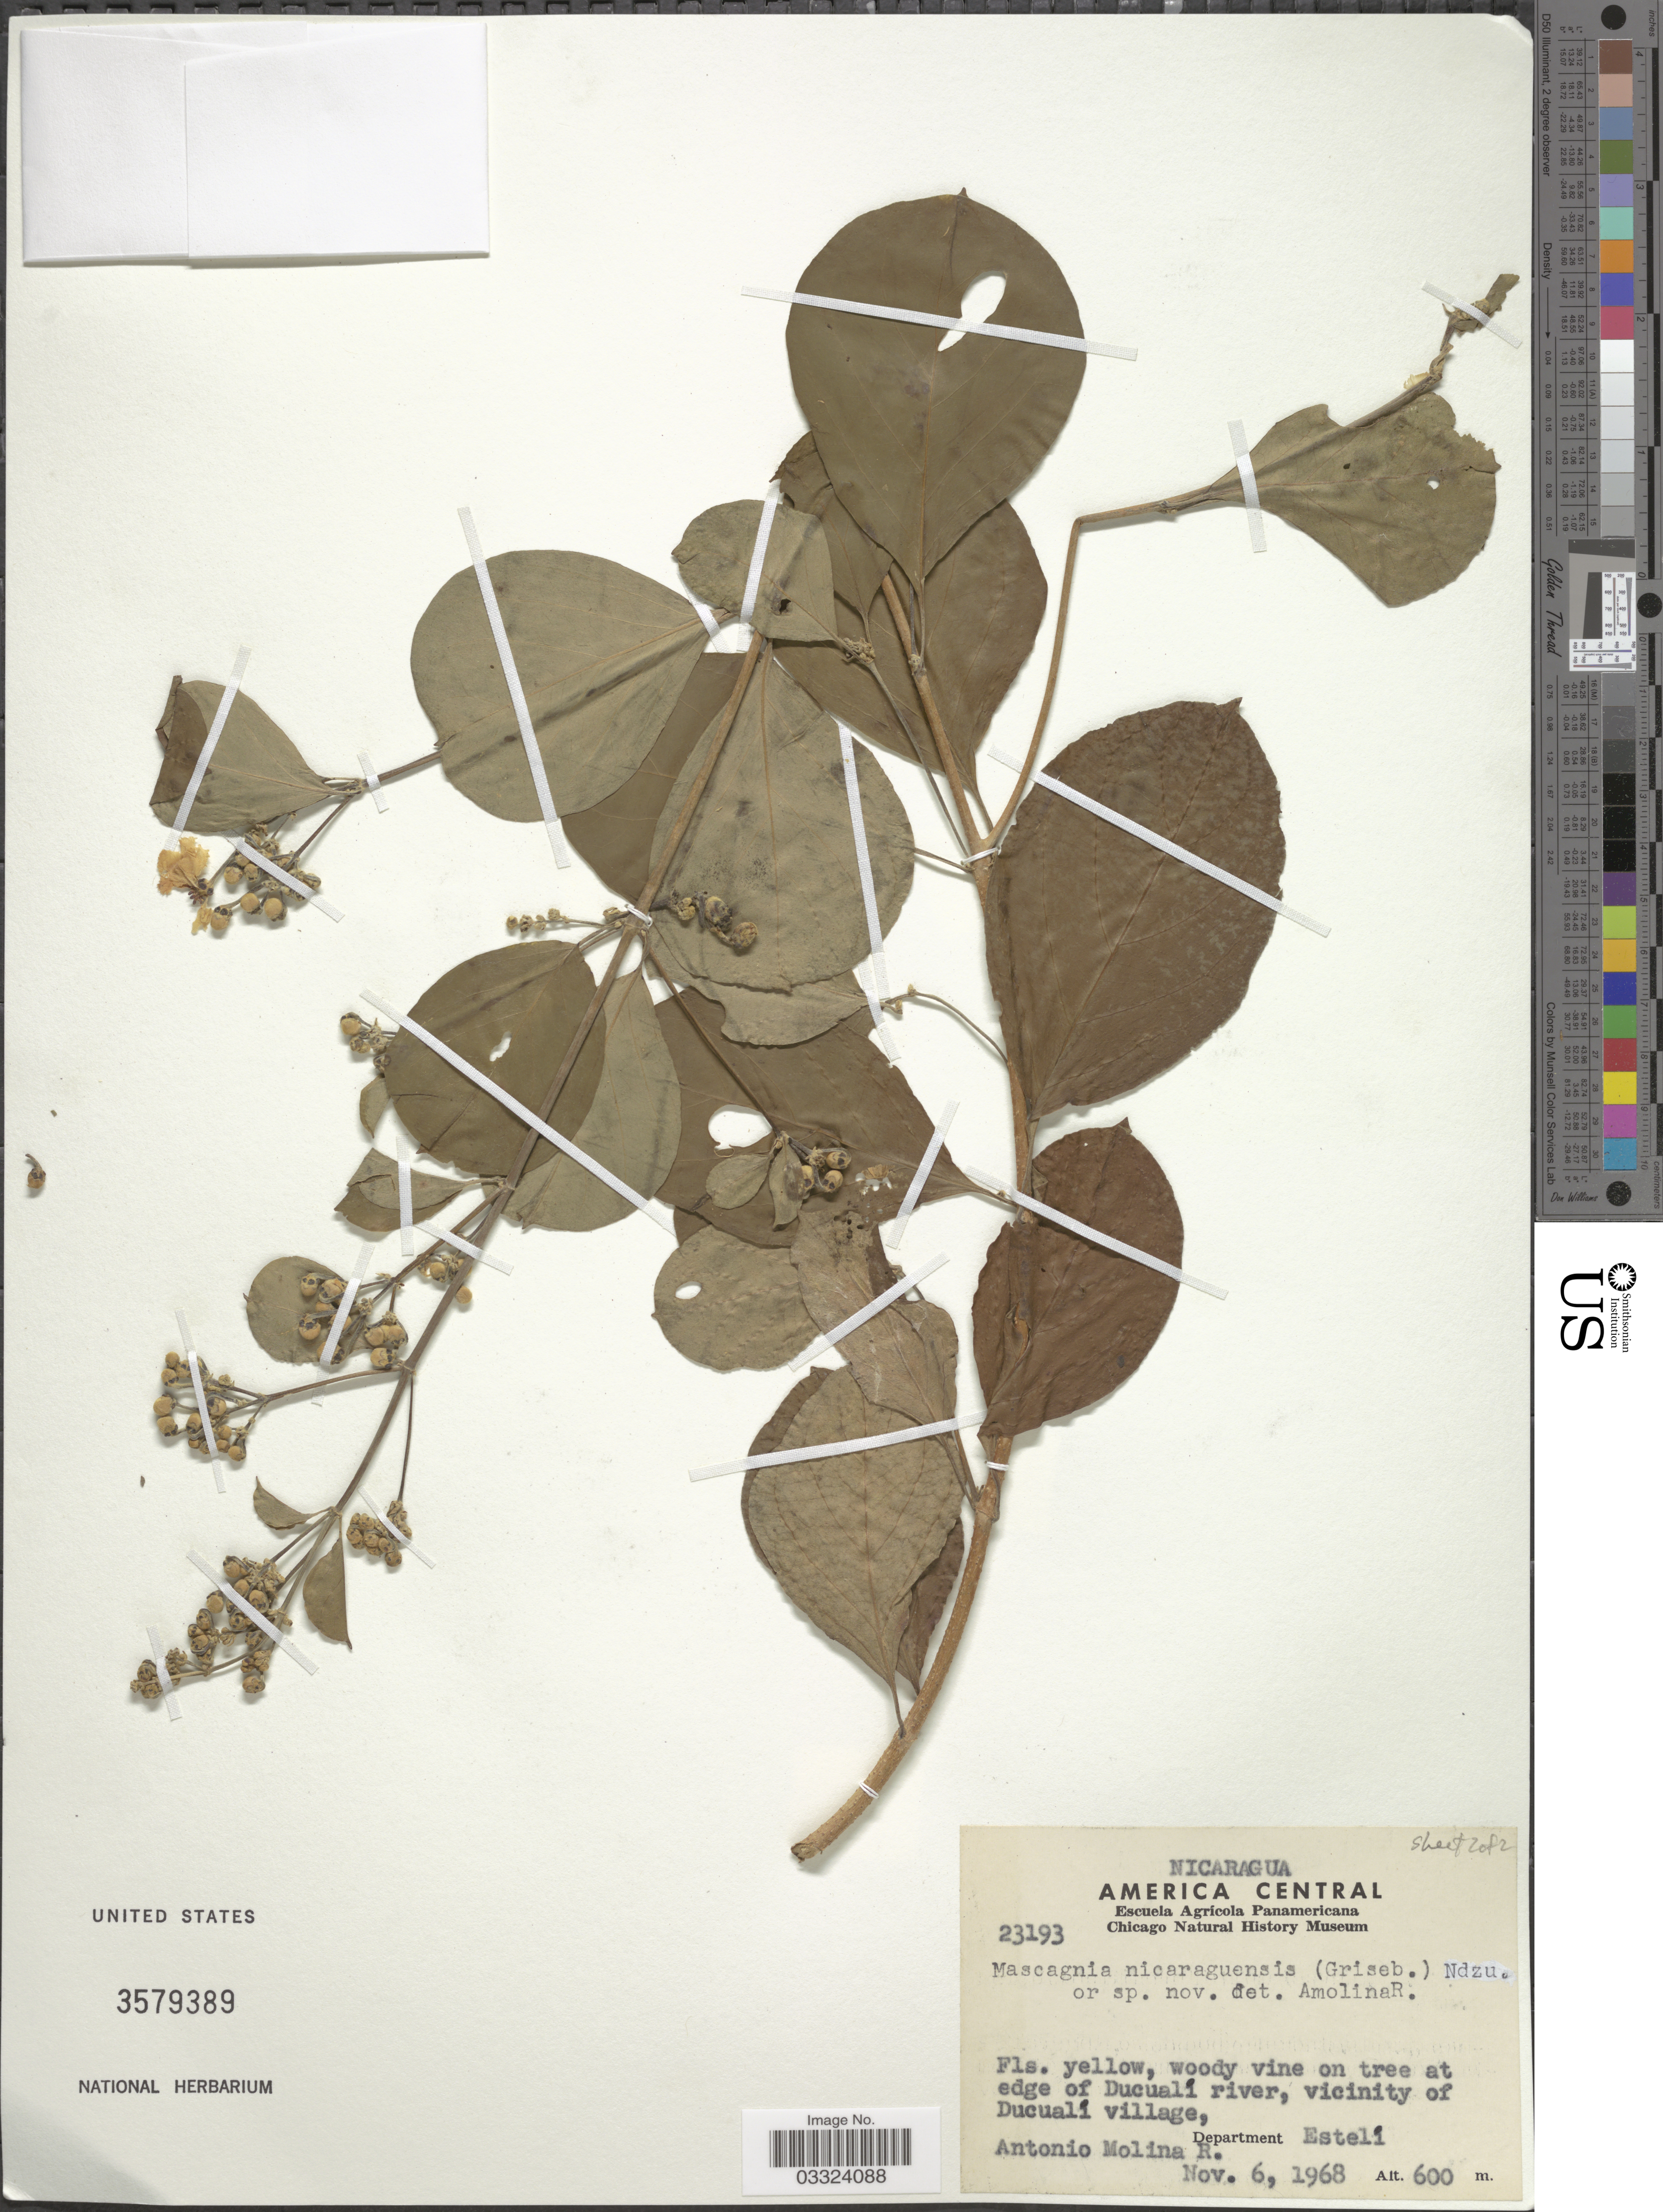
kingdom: Plantae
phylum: Tracheophyta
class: Magnoliopsida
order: Malpighiales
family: Malpighiaceae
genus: Callaeum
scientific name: Callaeum nicaraguense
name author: (Griseb.) Small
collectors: A. Molina R.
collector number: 23193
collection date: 1968-11-06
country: Nicaragua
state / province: Esteli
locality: At edge of Ducualí river, vicinity of Ducualí village, Department Estelí.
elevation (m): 600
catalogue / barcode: US 3579389